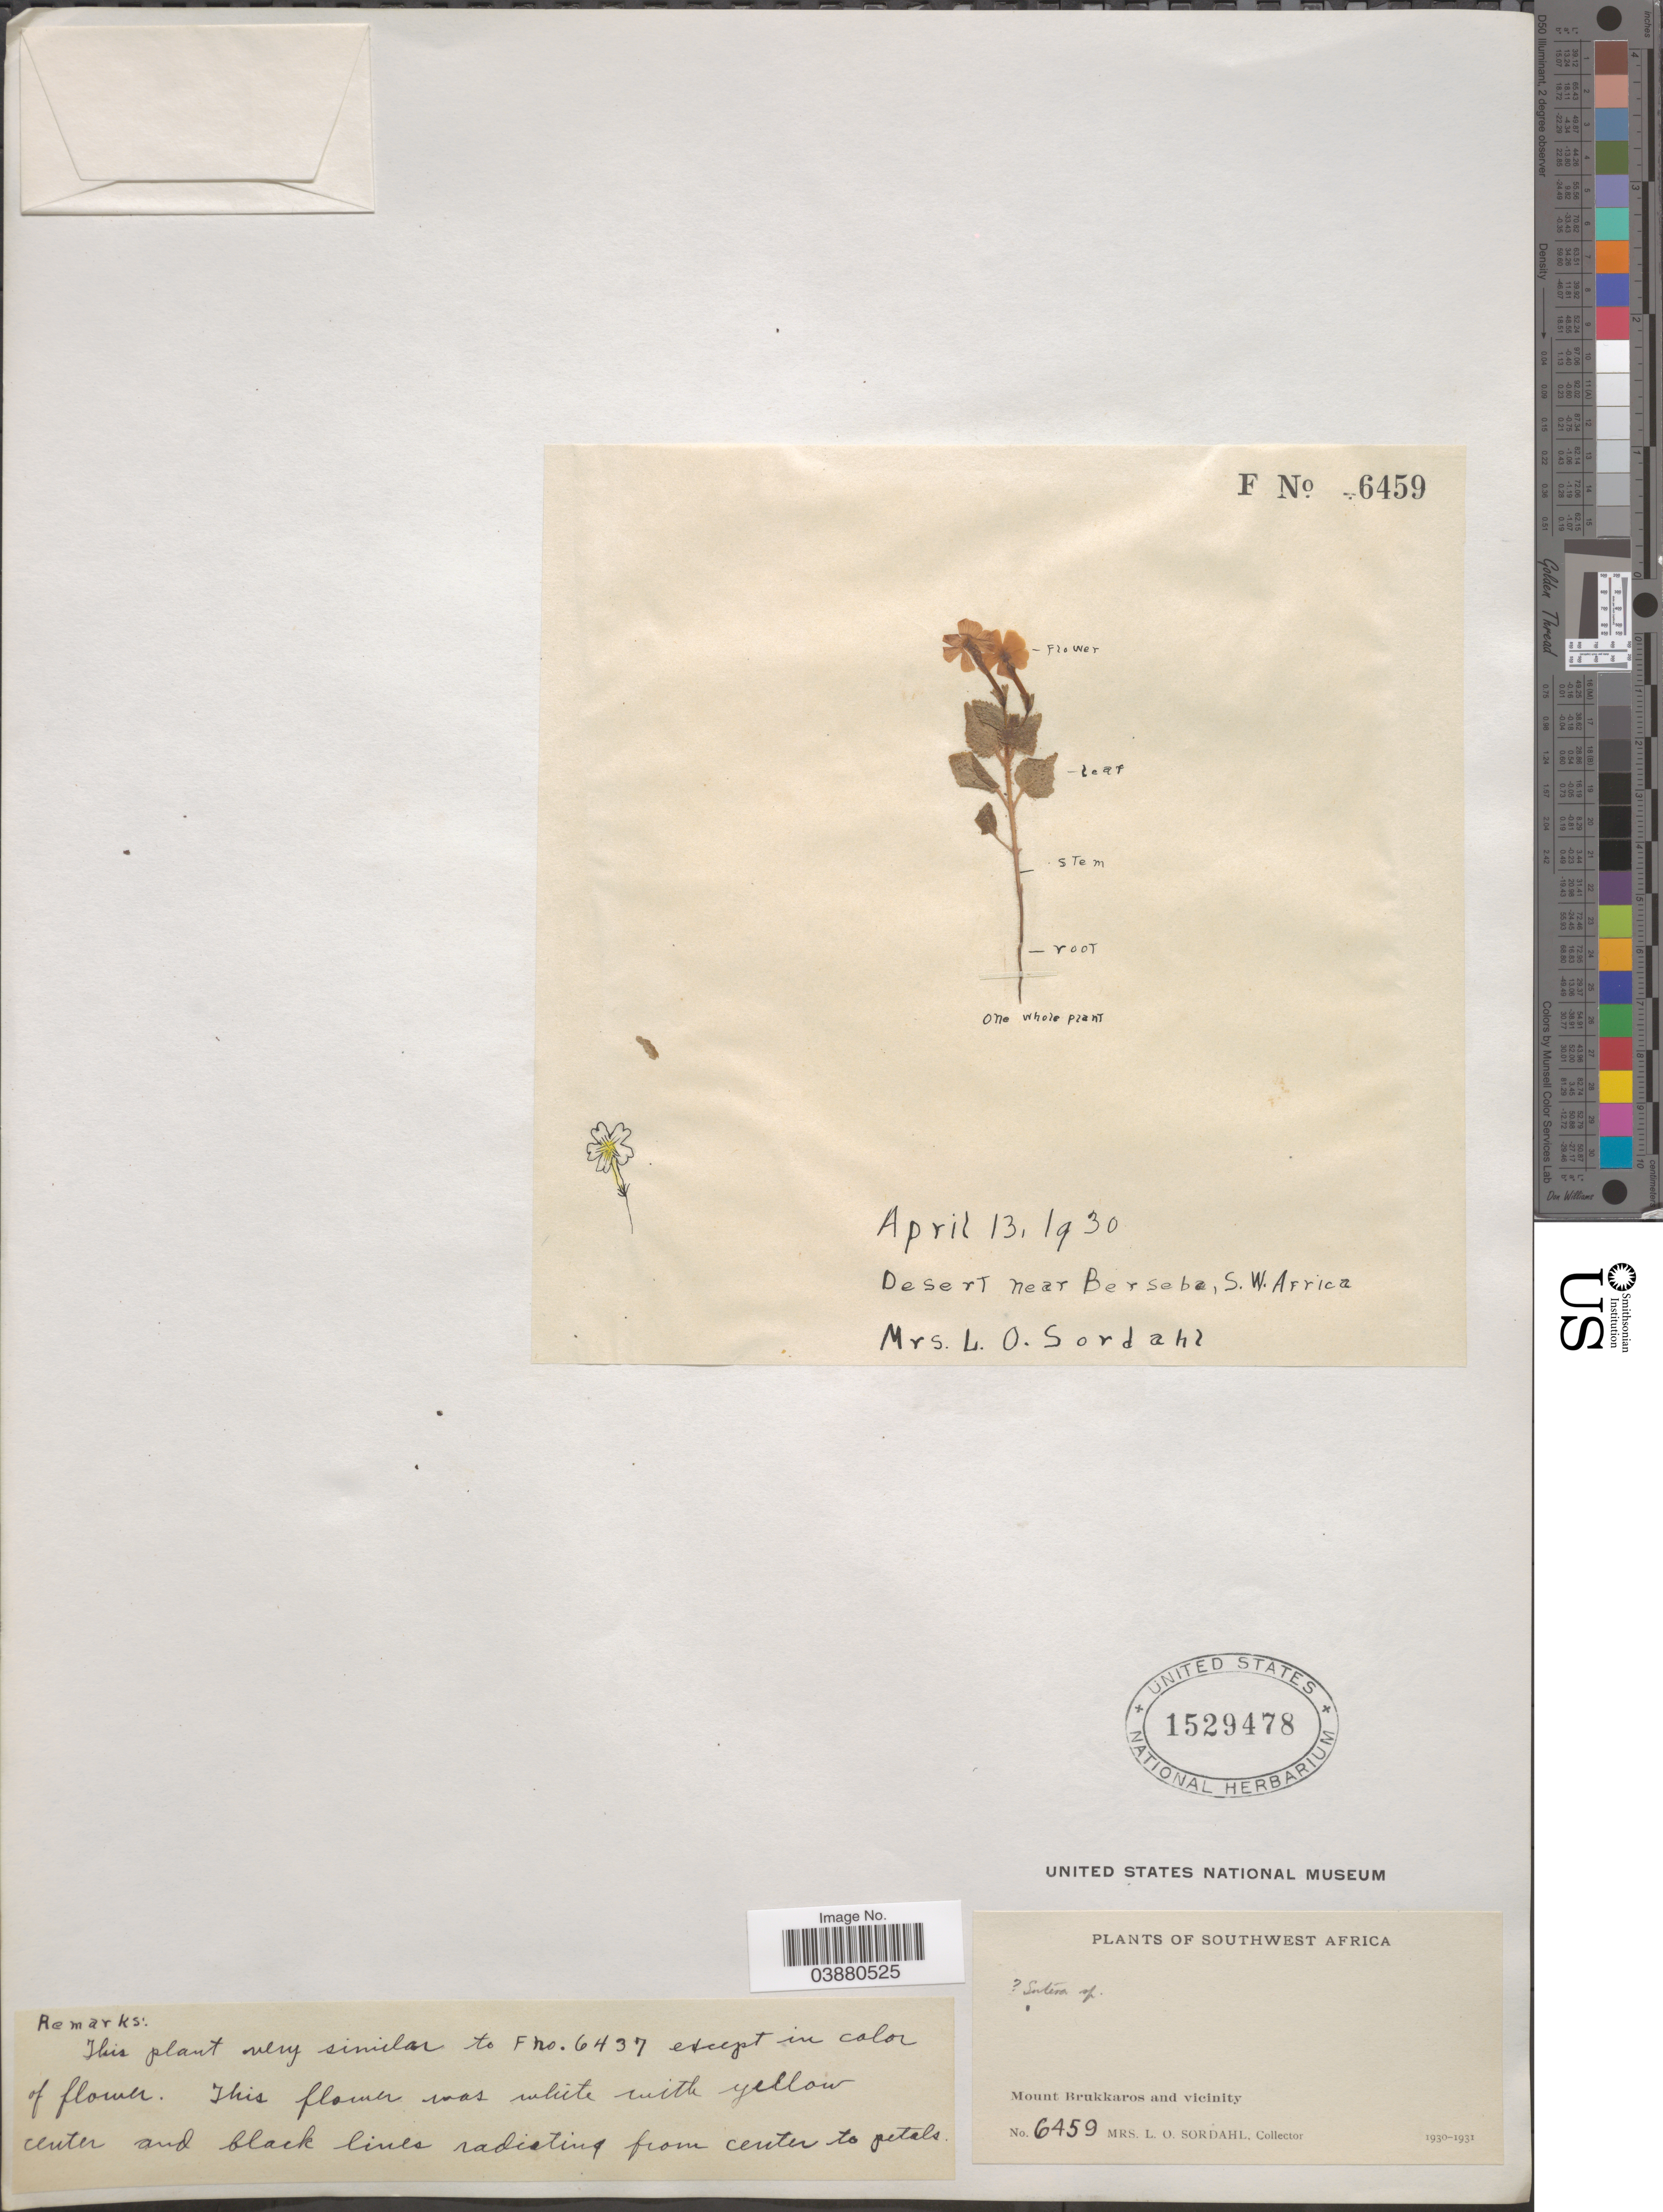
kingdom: Plantae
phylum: Tracheophyta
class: Magnoliopsida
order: Lamiales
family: Scrophulariaceae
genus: Sutera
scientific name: Sutera sp.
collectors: L. Sordahl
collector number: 6459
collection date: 1930-04-13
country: Namibia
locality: Southwest Africa. Desert near Berseba. Mount Brukkaros and vicinity.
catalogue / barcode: US 1529478